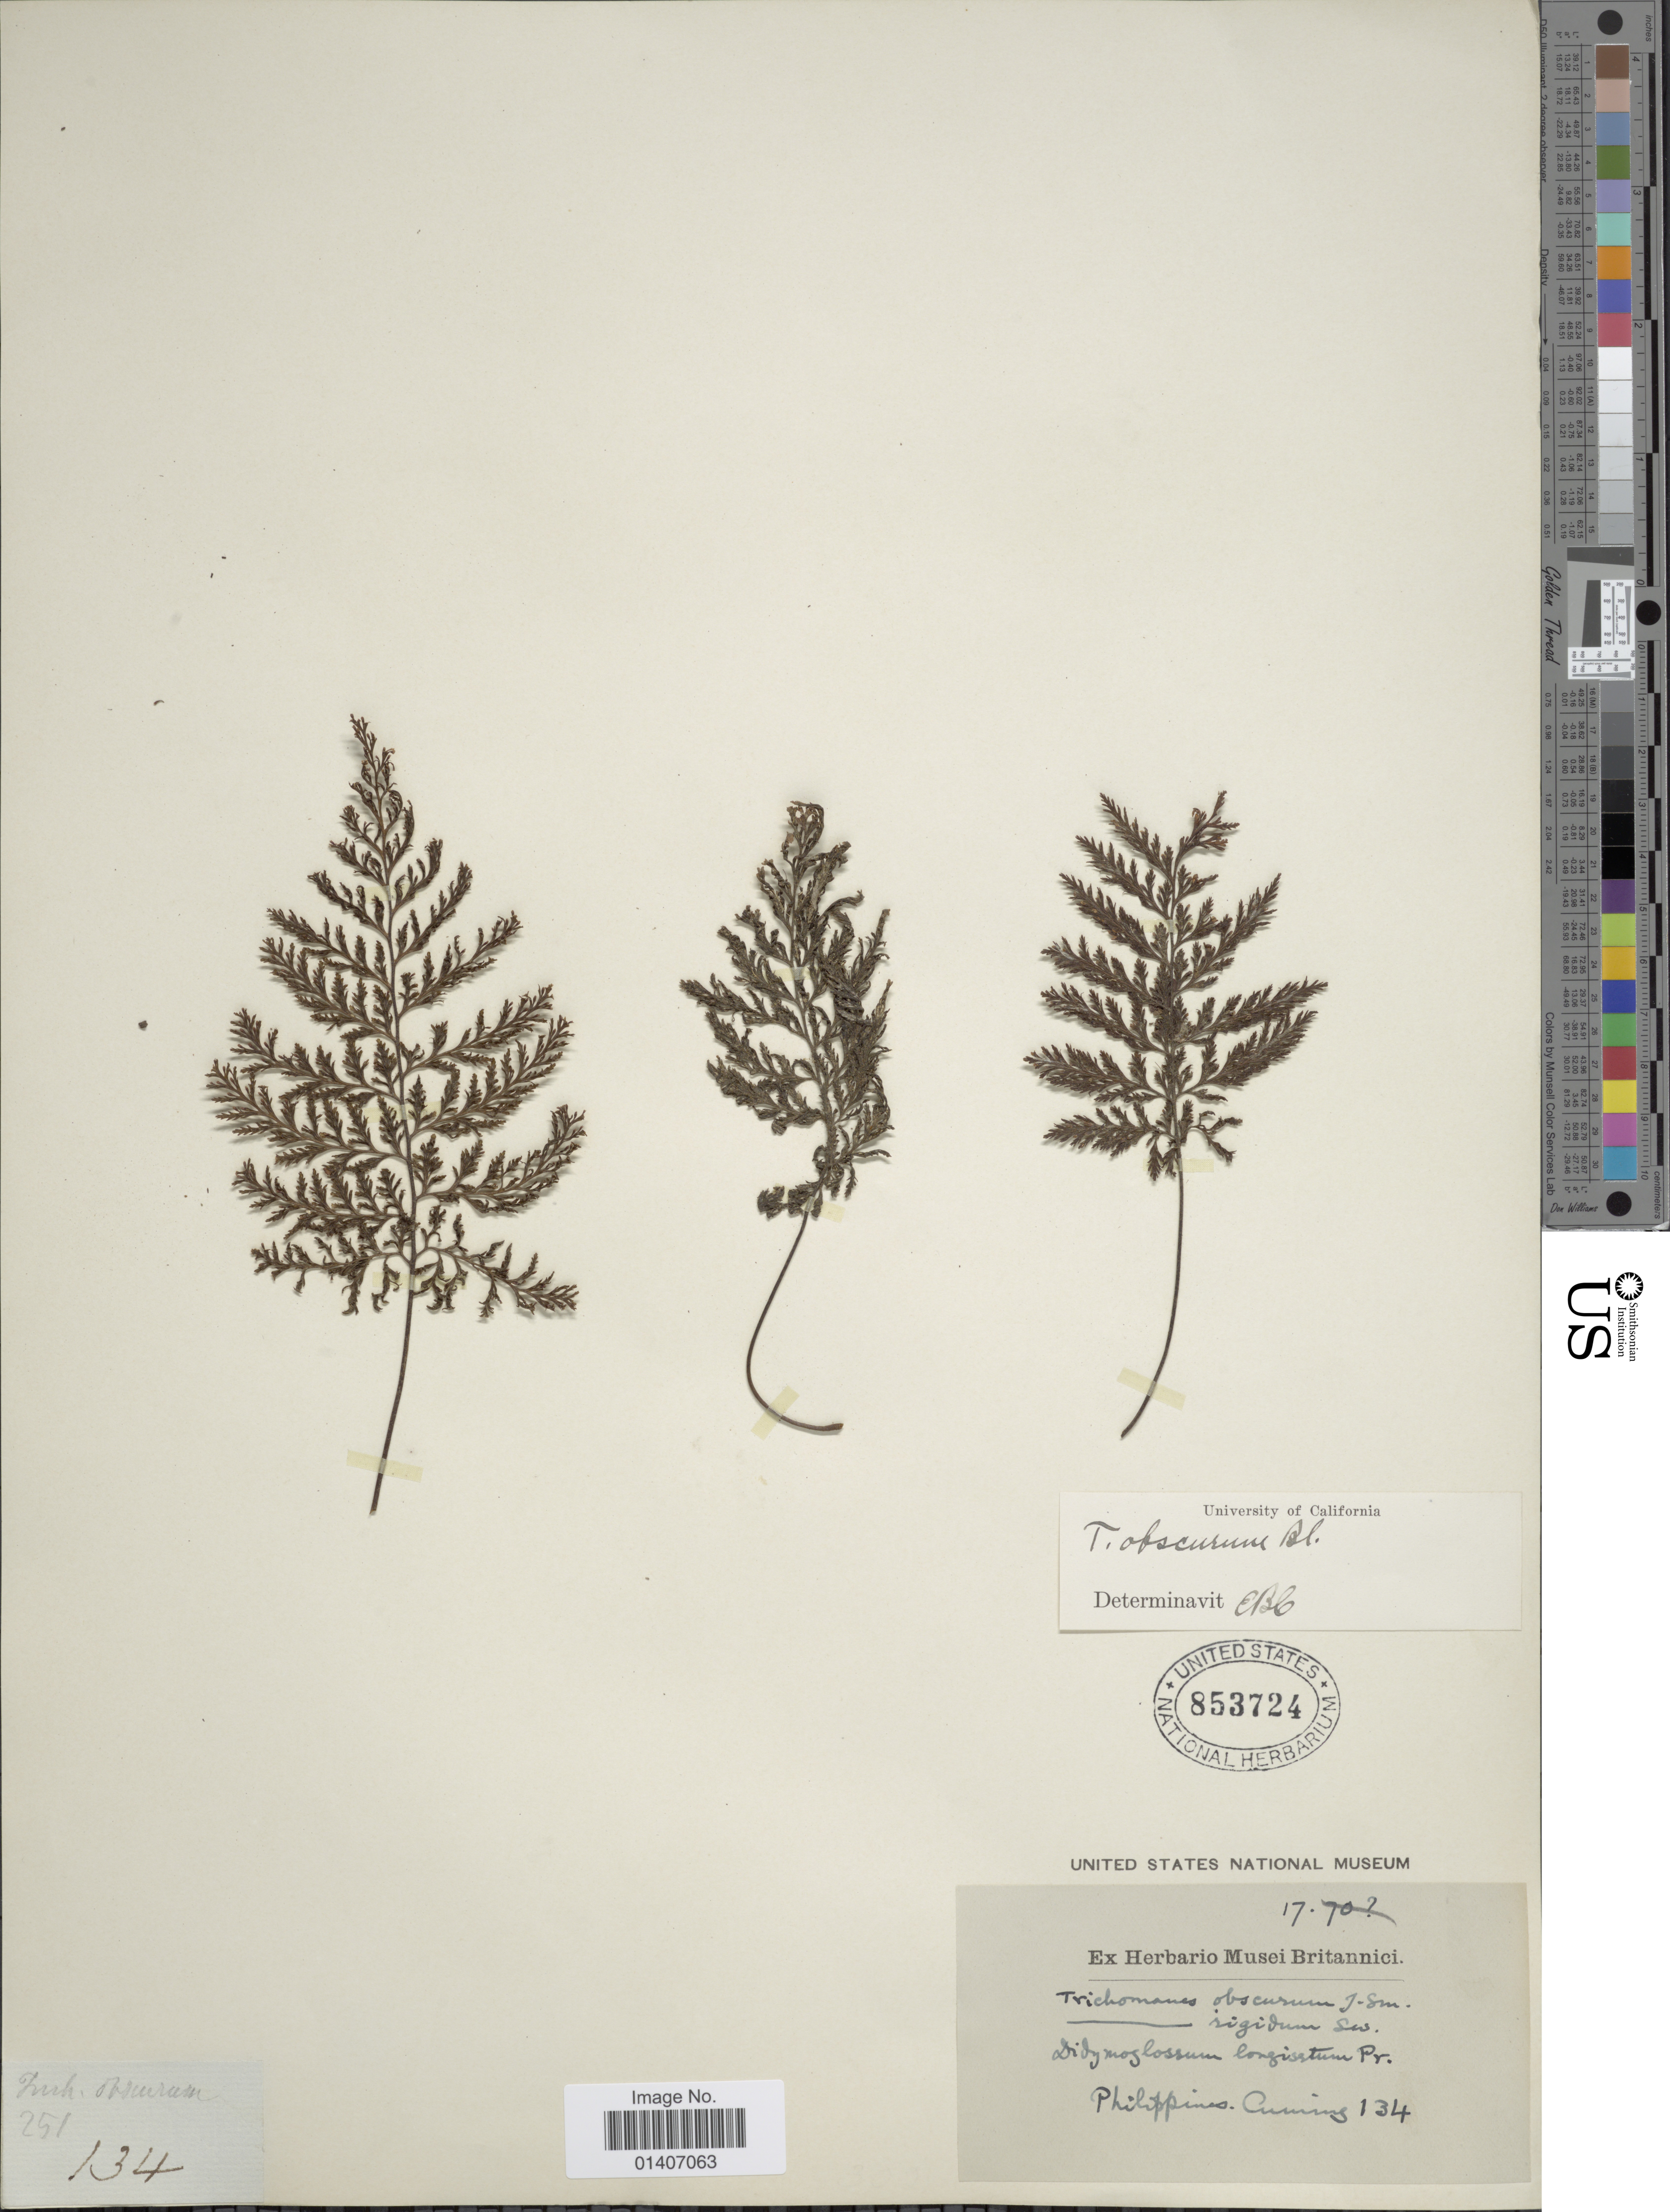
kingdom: Plantae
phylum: Tracheophyta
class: Polypodiopsida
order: Hymenophyllales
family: Hymenophyllaceae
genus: Abrodictyum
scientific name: Abrodictyum obscurum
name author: (Blume) Ebihara & K. Iwats.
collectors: -. Cuming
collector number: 134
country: Philippines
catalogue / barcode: US 853724